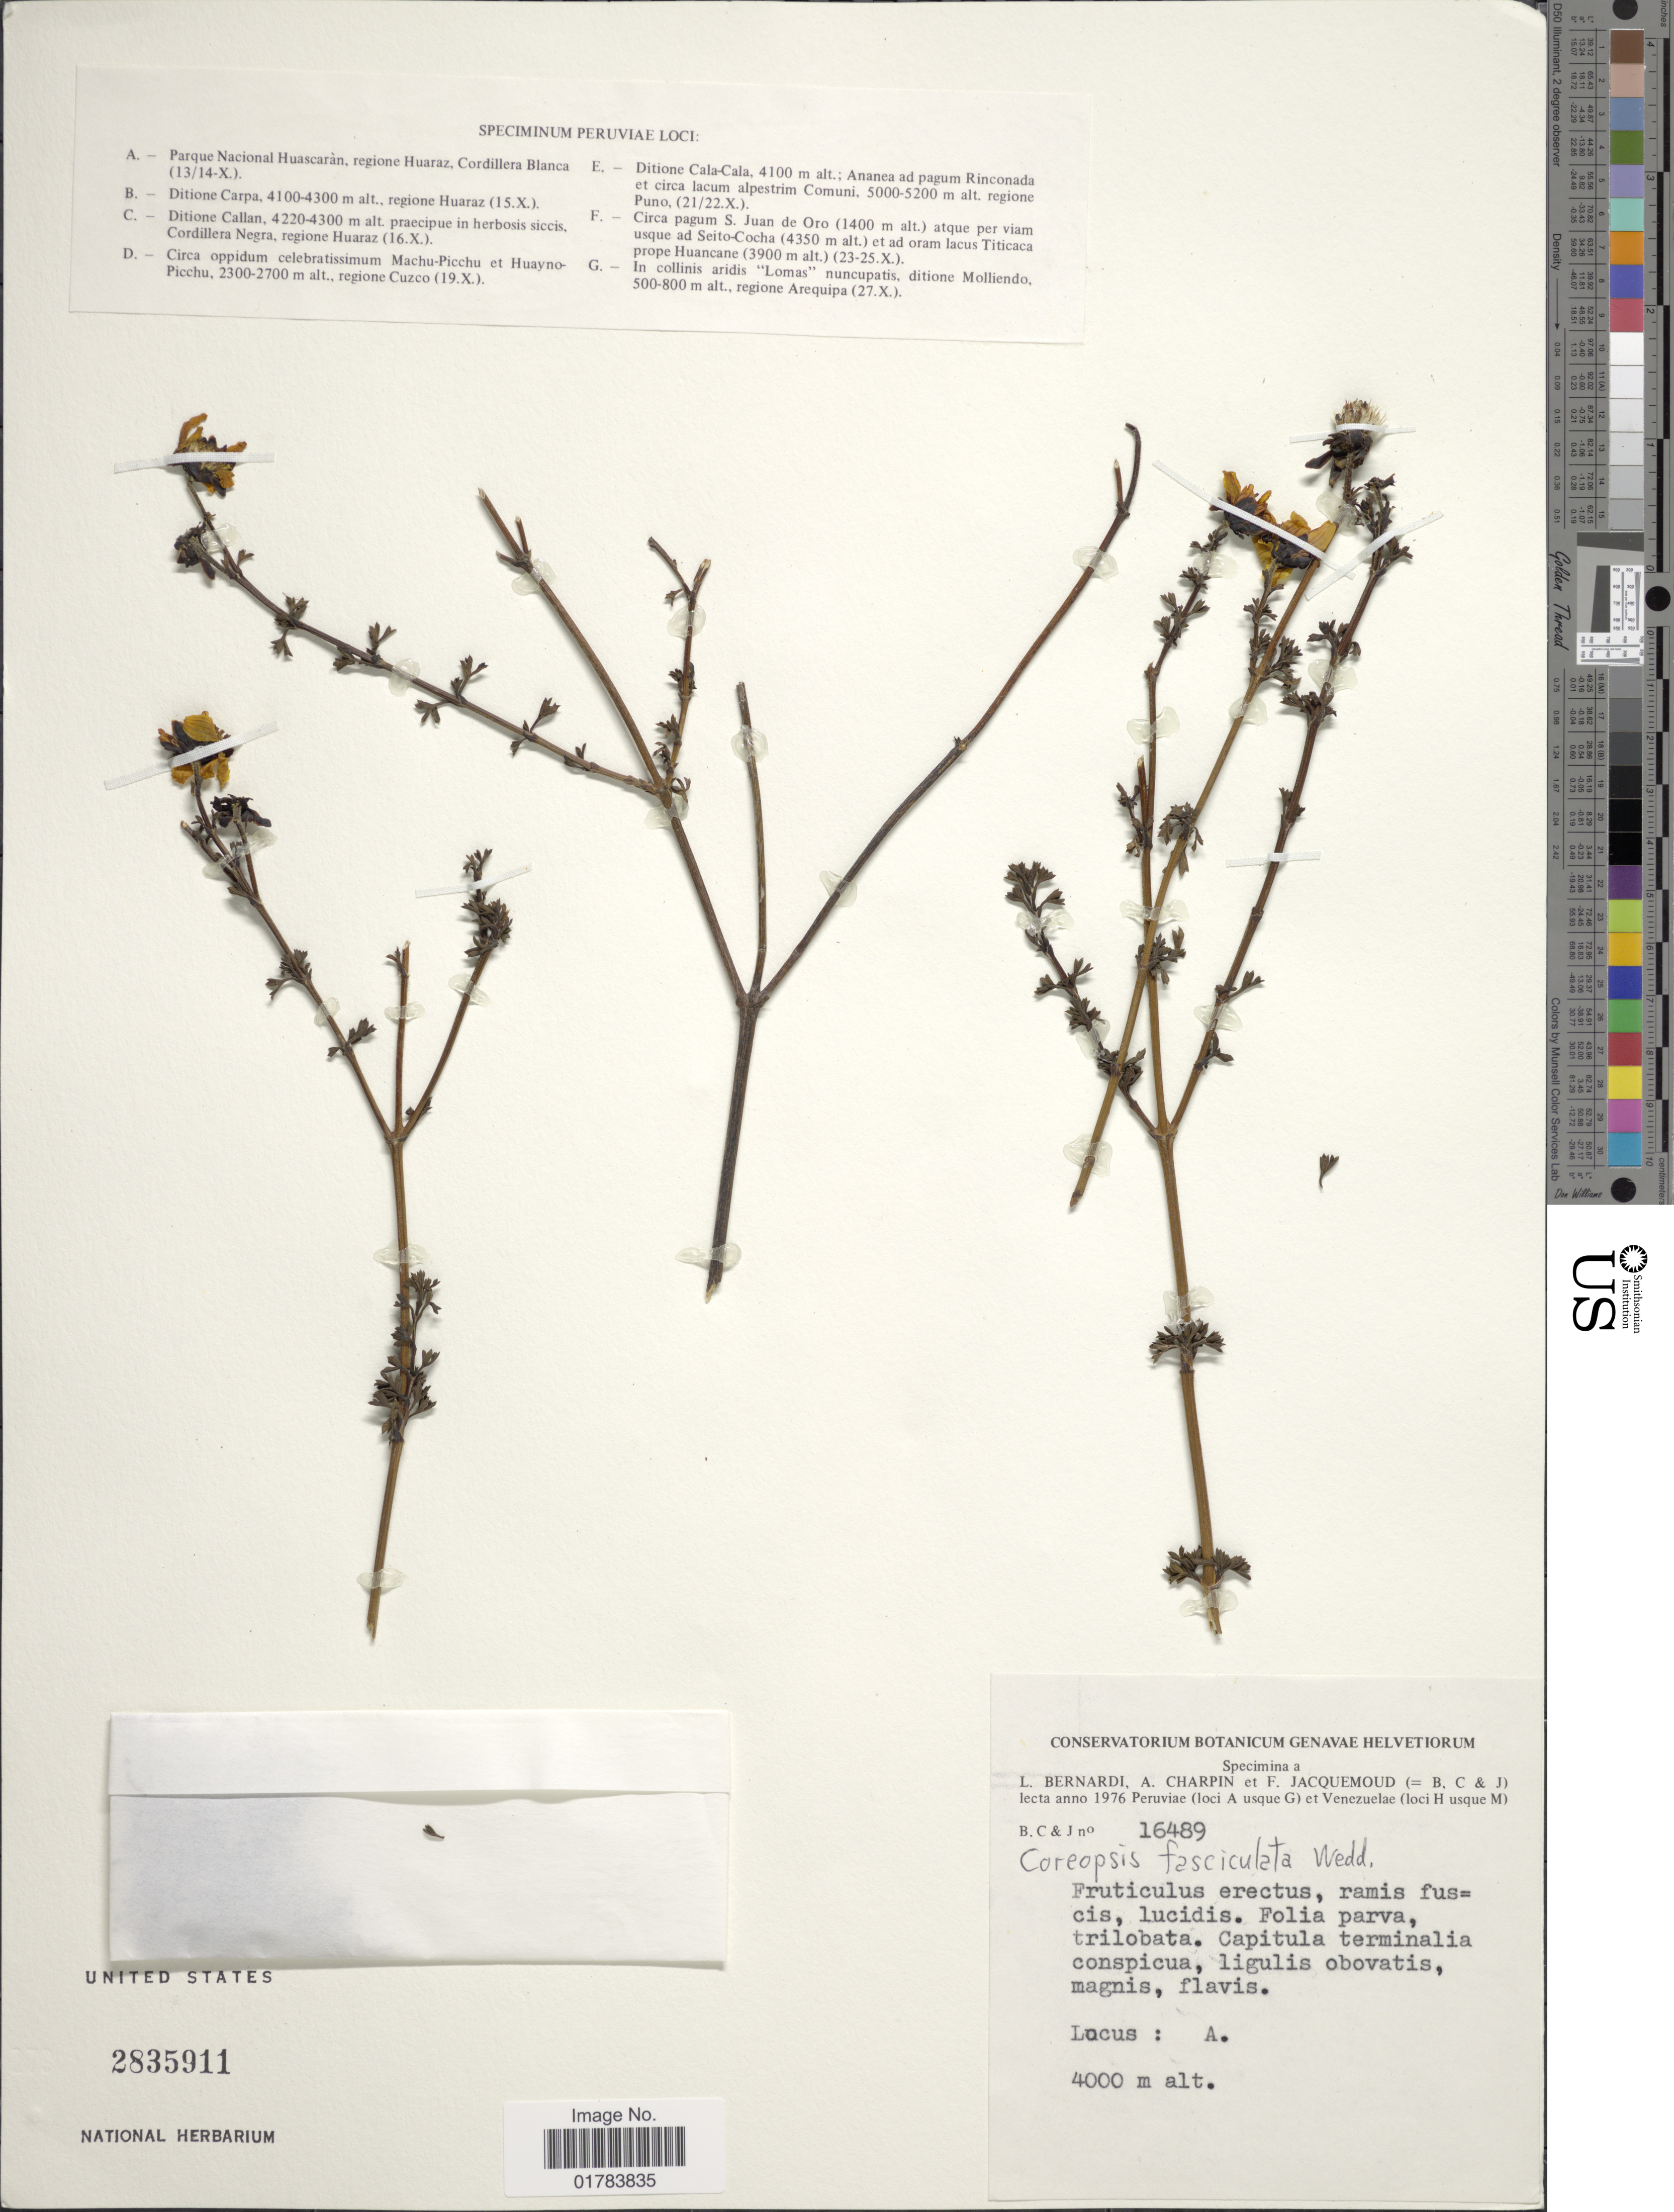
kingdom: Plantae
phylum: Tracheophyta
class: Magnoliopsida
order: Asterales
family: Asteraceae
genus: Coreopsis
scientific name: Coreopsis fasciculata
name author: Wedd.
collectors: L. Bernardi, A. Charpin & F. Jacquemoud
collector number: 16489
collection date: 1976-10-13/1976-10-14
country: Peru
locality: Parque Nacional Huascaran, regione Huaraz, Cordillera Blanca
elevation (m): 4000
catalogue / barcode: US 2835911